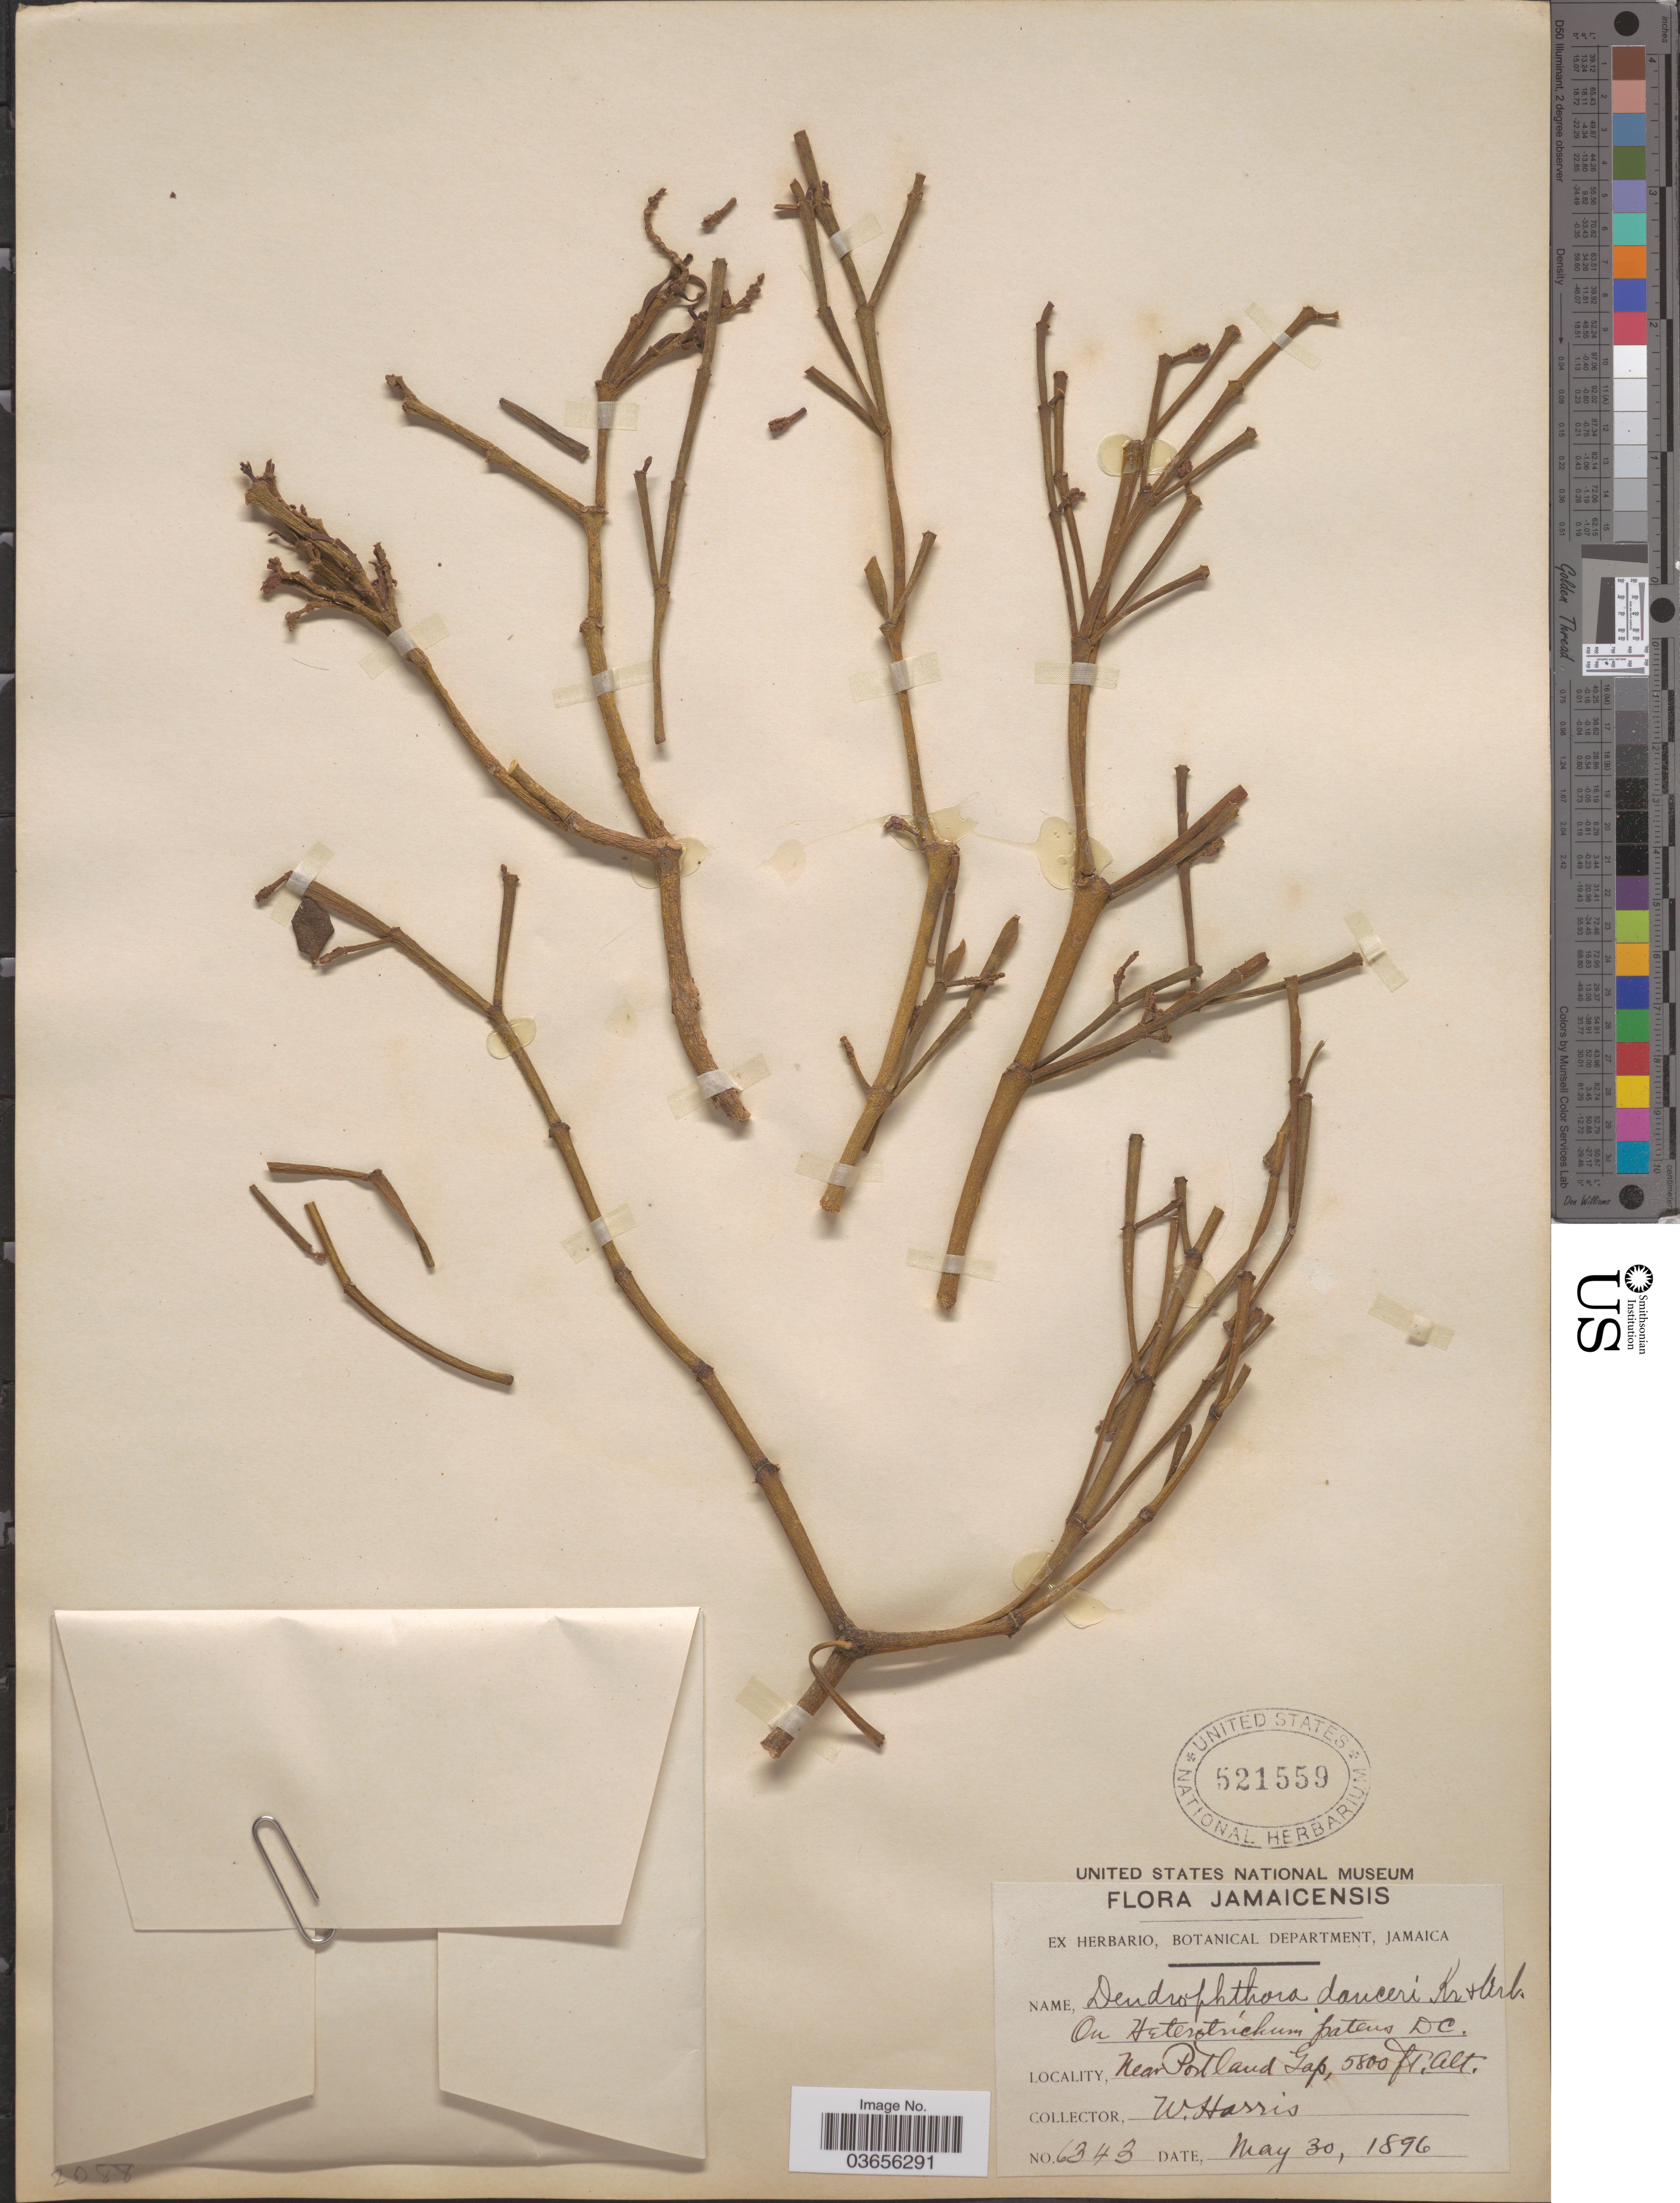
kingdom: Plantae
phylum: Tracheophyta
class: Magnoliopsida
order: Santalales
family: Viscaceae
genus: Dendrophthora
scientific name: Dendrophthora opuntioides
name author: (L.) Eichler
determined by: Caraballo-Ortiz, Marcos A., (MISS), University of Mississippi (UNITED STATES)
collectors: W. Harris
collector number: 6343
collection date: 1896-05-30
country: Jamaica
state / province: Portland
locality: Near Portland Gap.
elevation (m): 1768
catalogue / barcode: US 521559